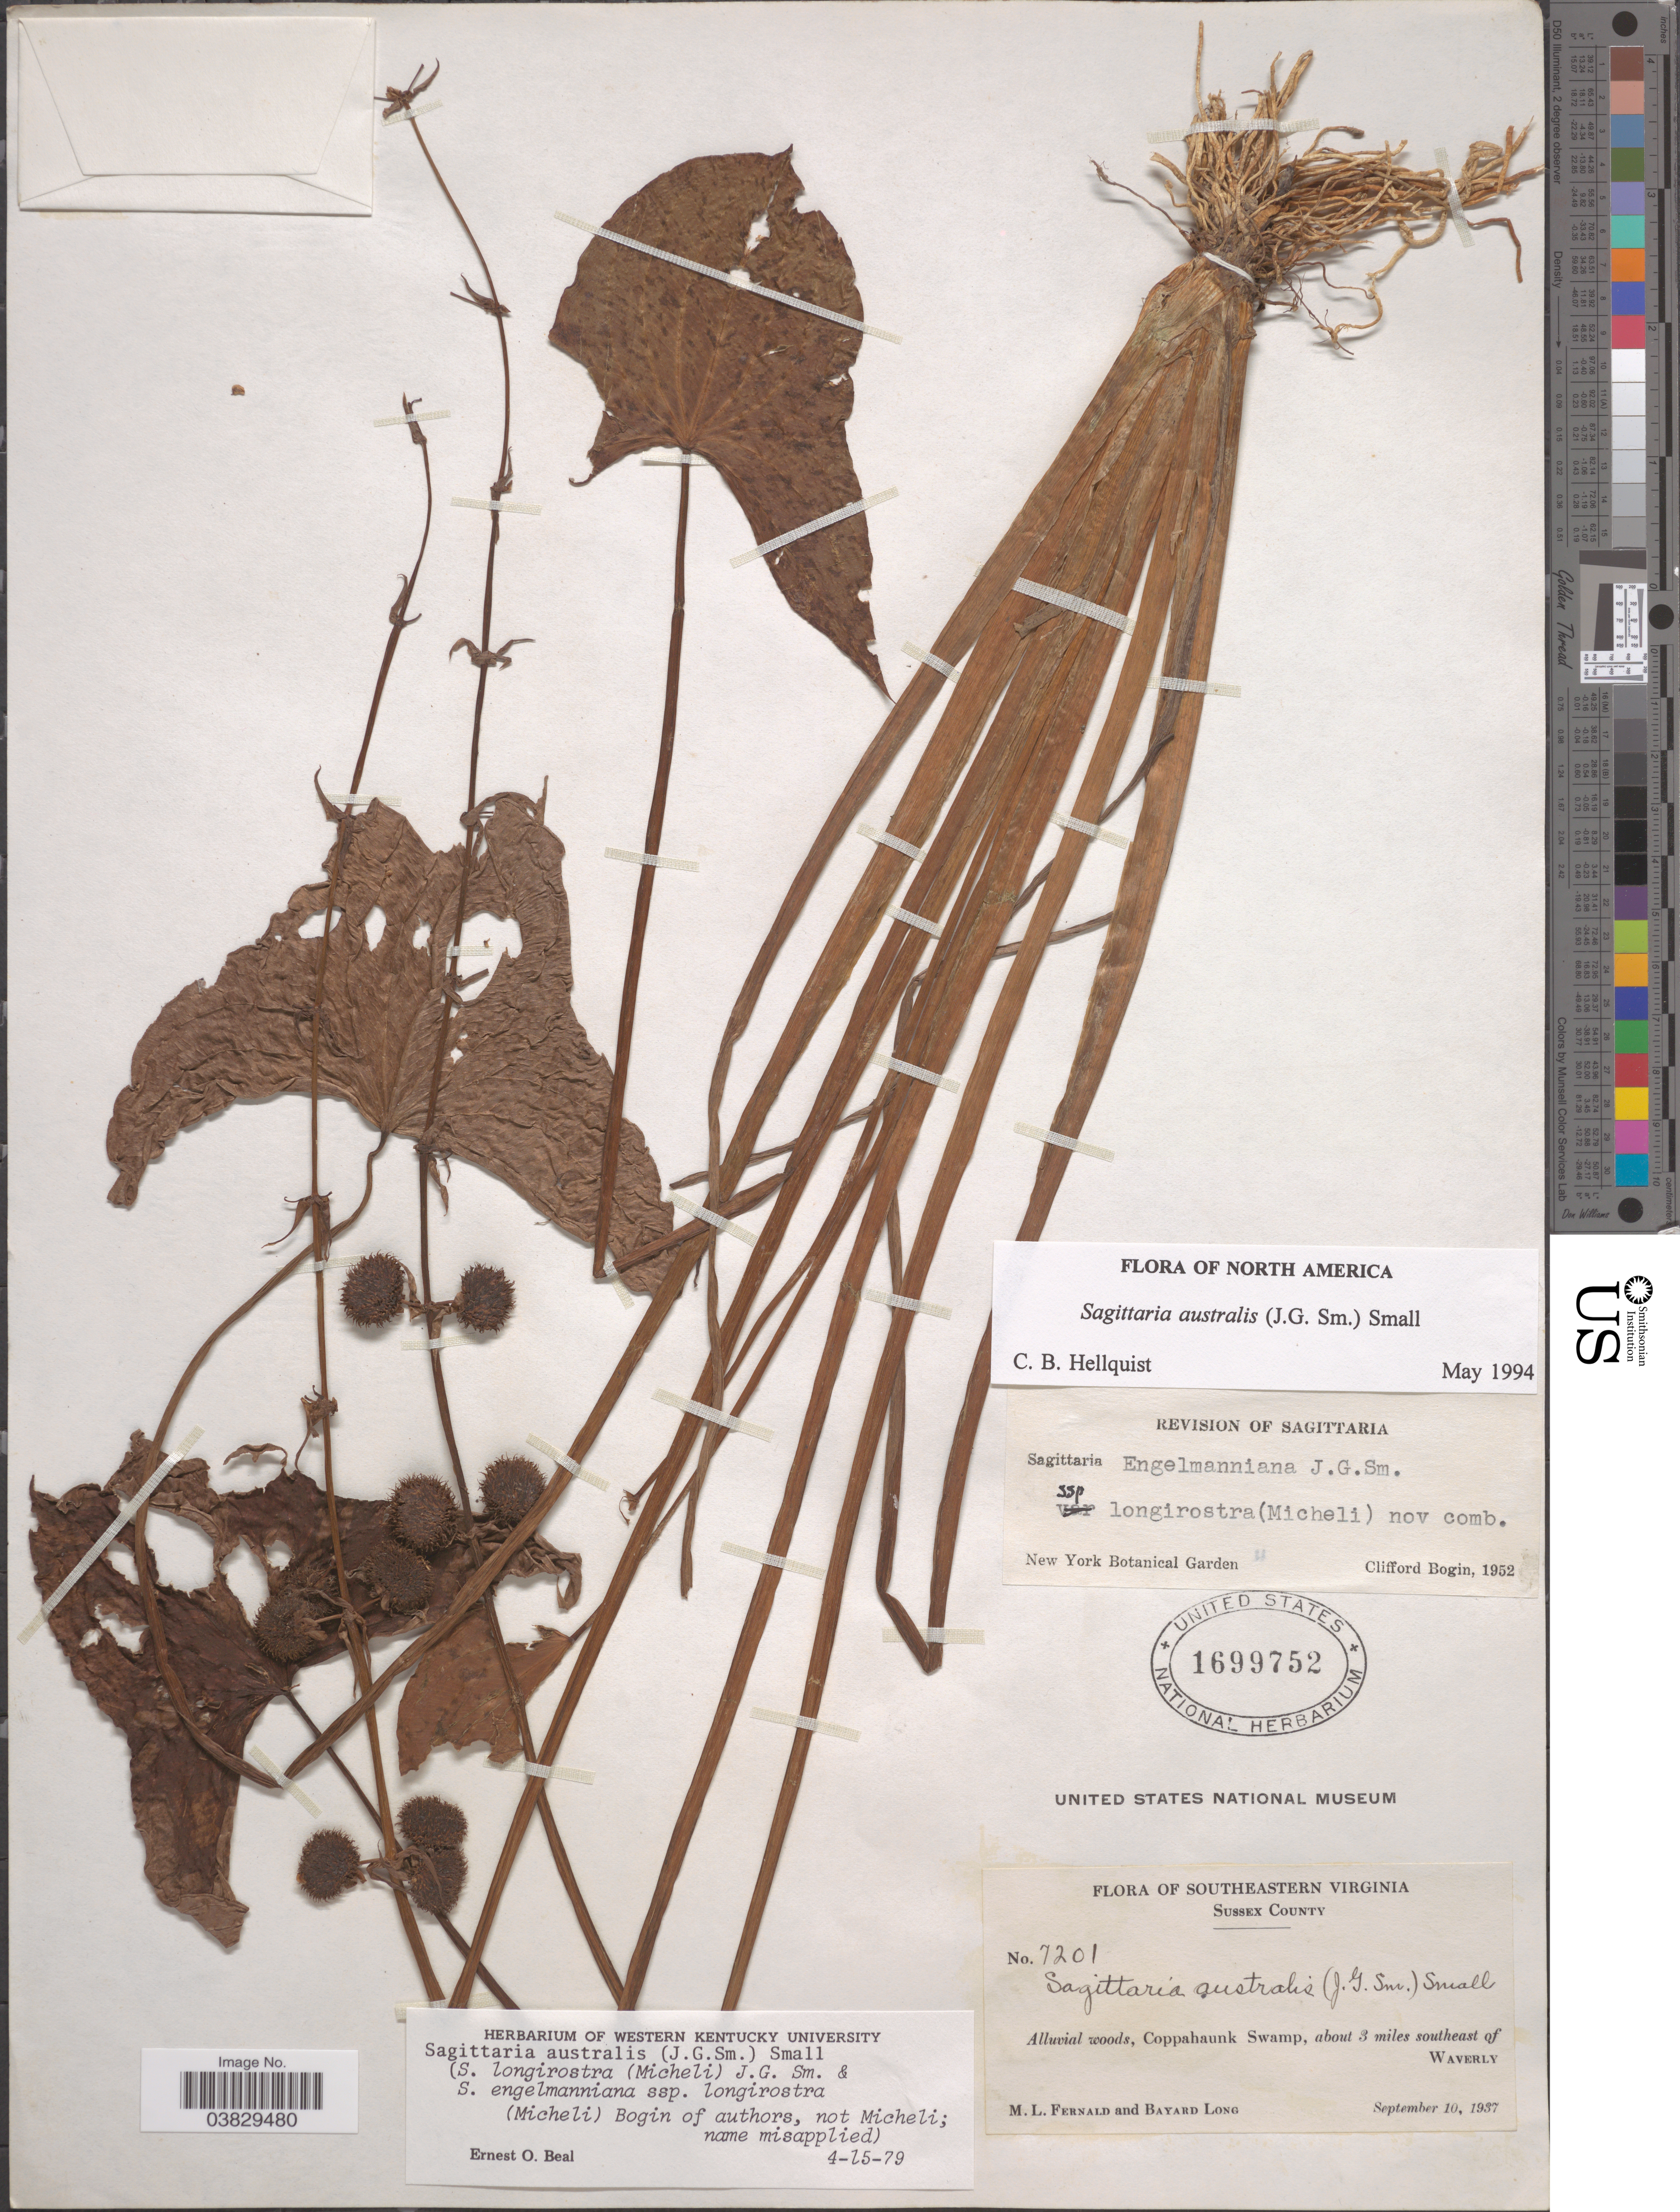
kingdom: Plantae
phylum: Tracheophyta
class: Liliopsida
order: Alismatales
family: Alismataceae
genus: Sagittaria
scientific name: Sagittaria australis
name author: (J.G. Sm. ex C. Mohr) Small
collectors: M. L. Fernald & B. Long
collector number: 7201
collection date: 1937-09-10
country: United States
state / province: Virginia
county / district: Sussex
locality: Southeastern Virginia. Sussex County. Coppahaunk Swamp, about 3 miles southeast of Waverly.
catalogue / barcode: US 1699752